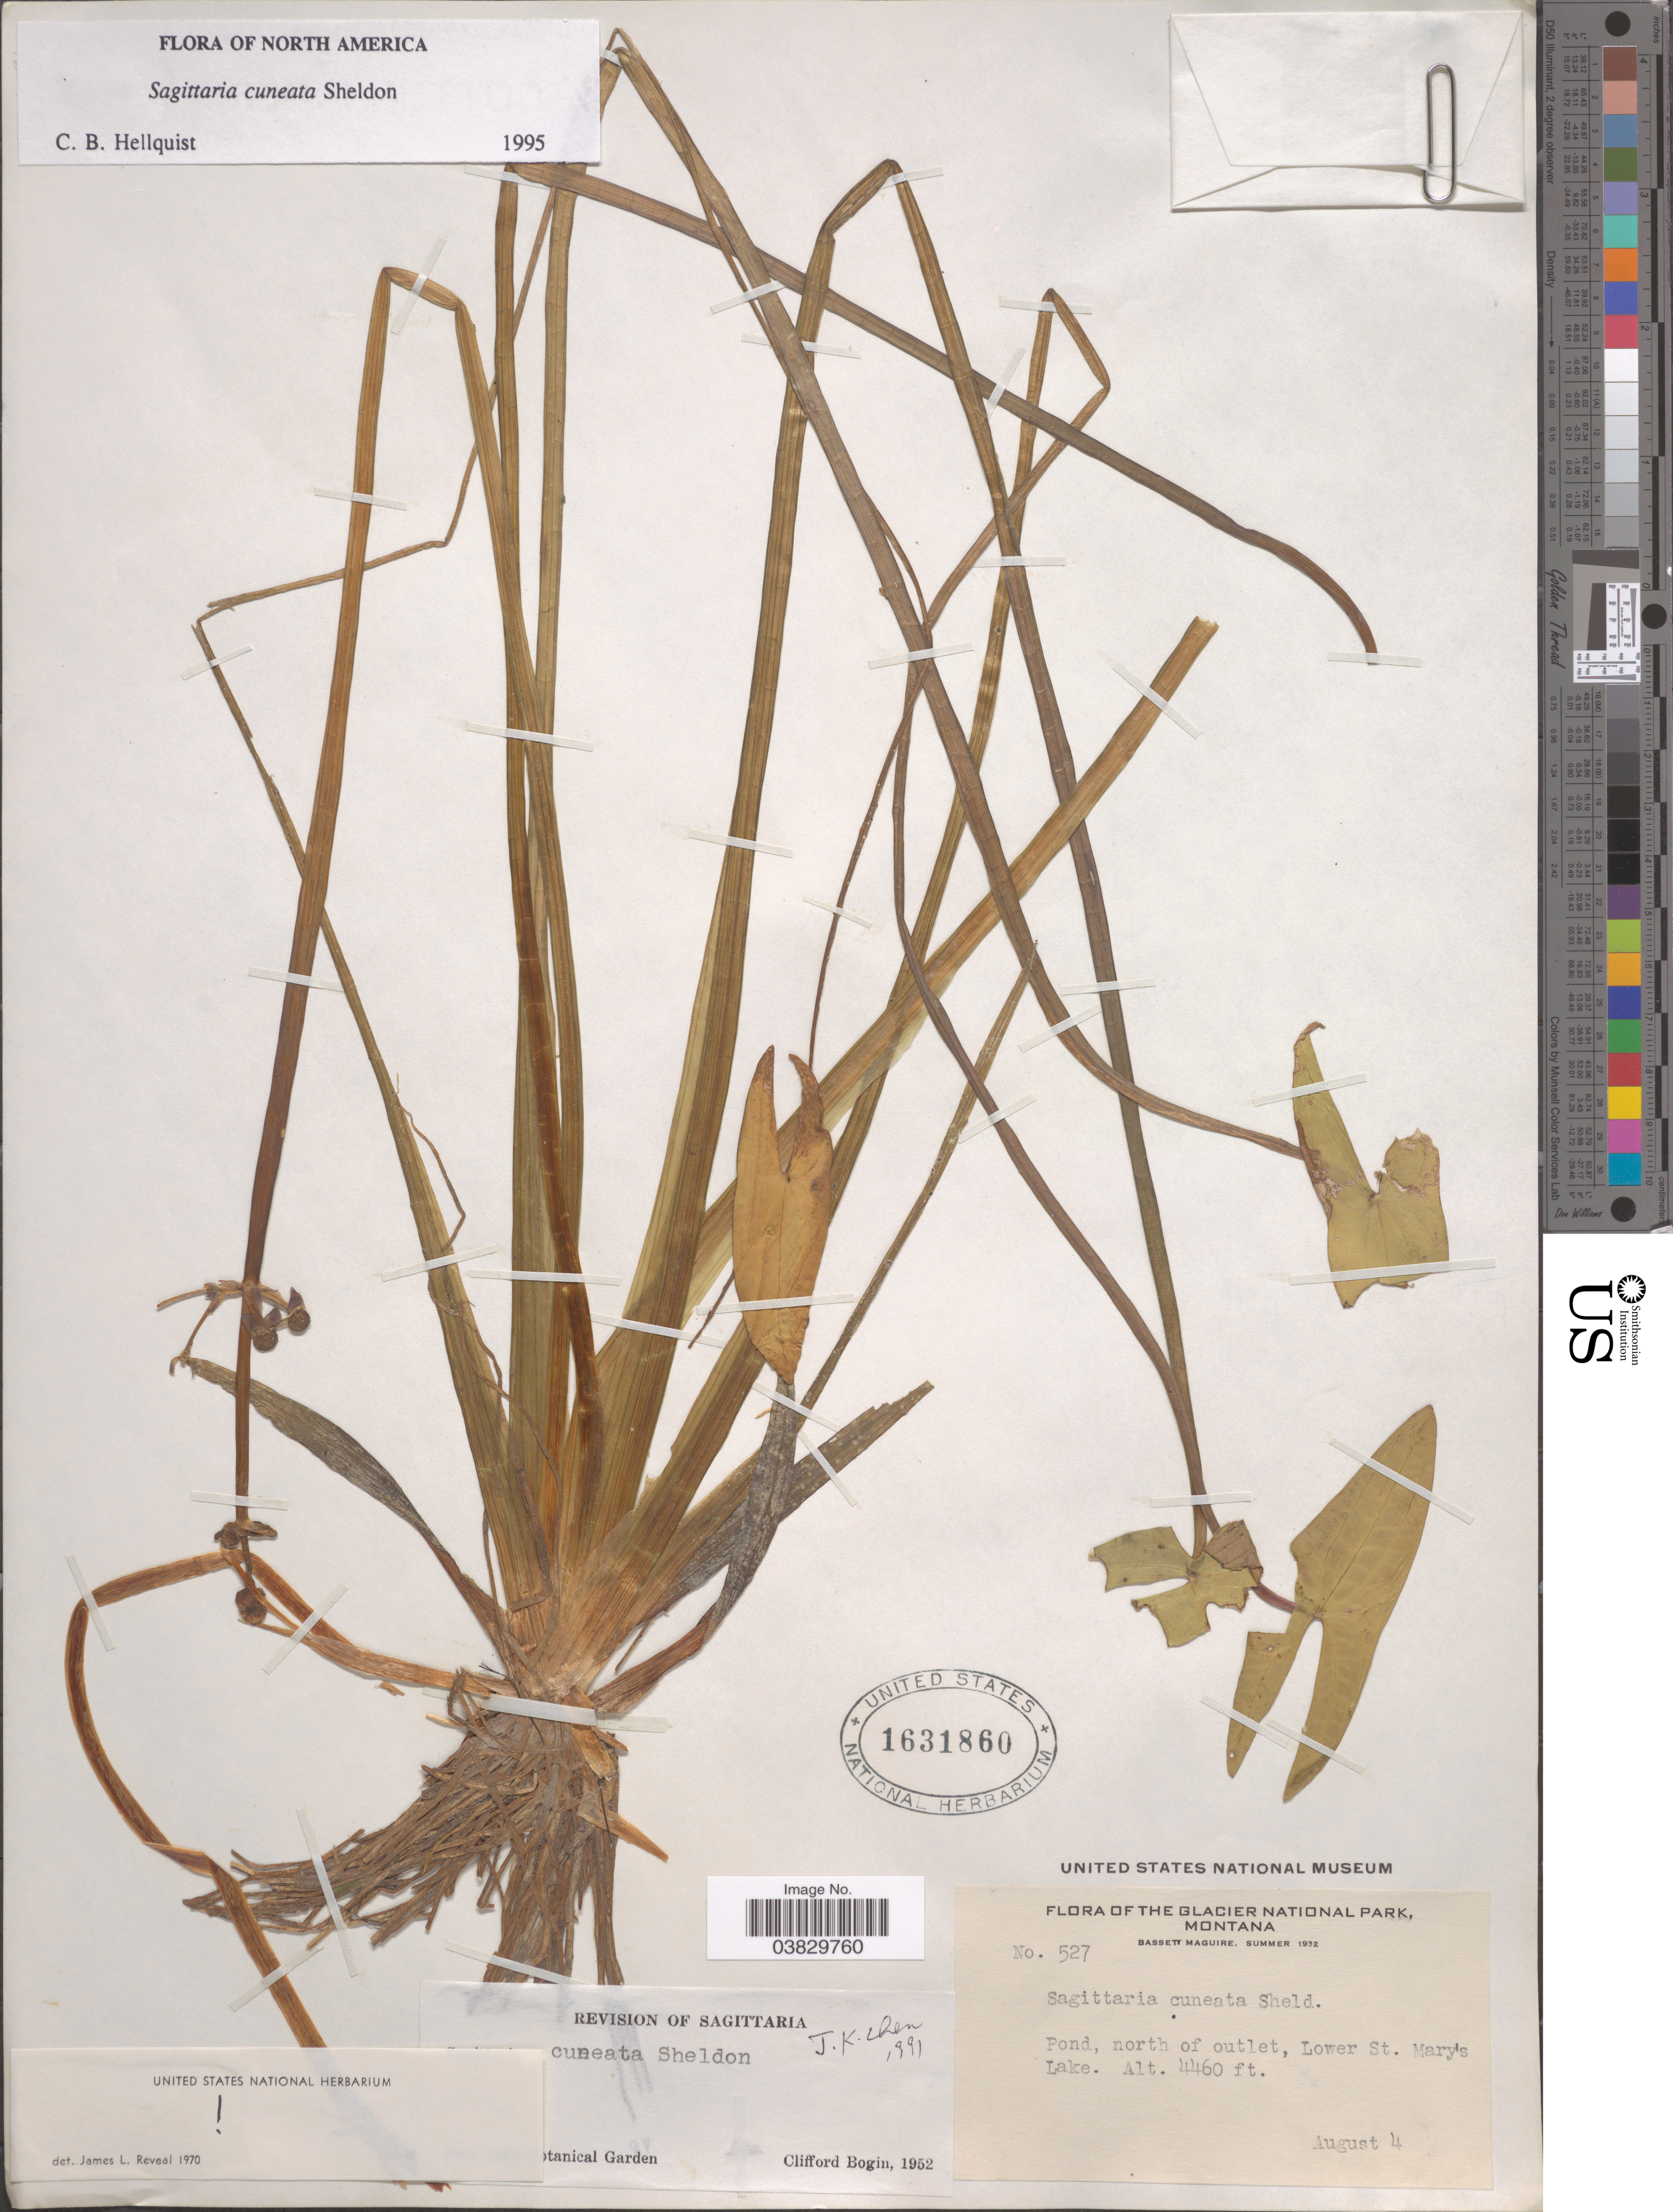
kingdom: Plantae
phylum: Tracheophyta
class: Liliopsida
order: Alismatales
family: Alismataceae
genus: Sagittaria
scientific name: Sagittaria cuneata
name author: E. Sheld.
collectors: B. Maguire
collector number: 527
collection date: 1932-08-04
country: United States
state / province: Montana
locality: Glacier National Park. Pond, north of outlet, Lower St. Mary's Lake.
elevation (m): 1359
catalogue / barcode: US 1631860